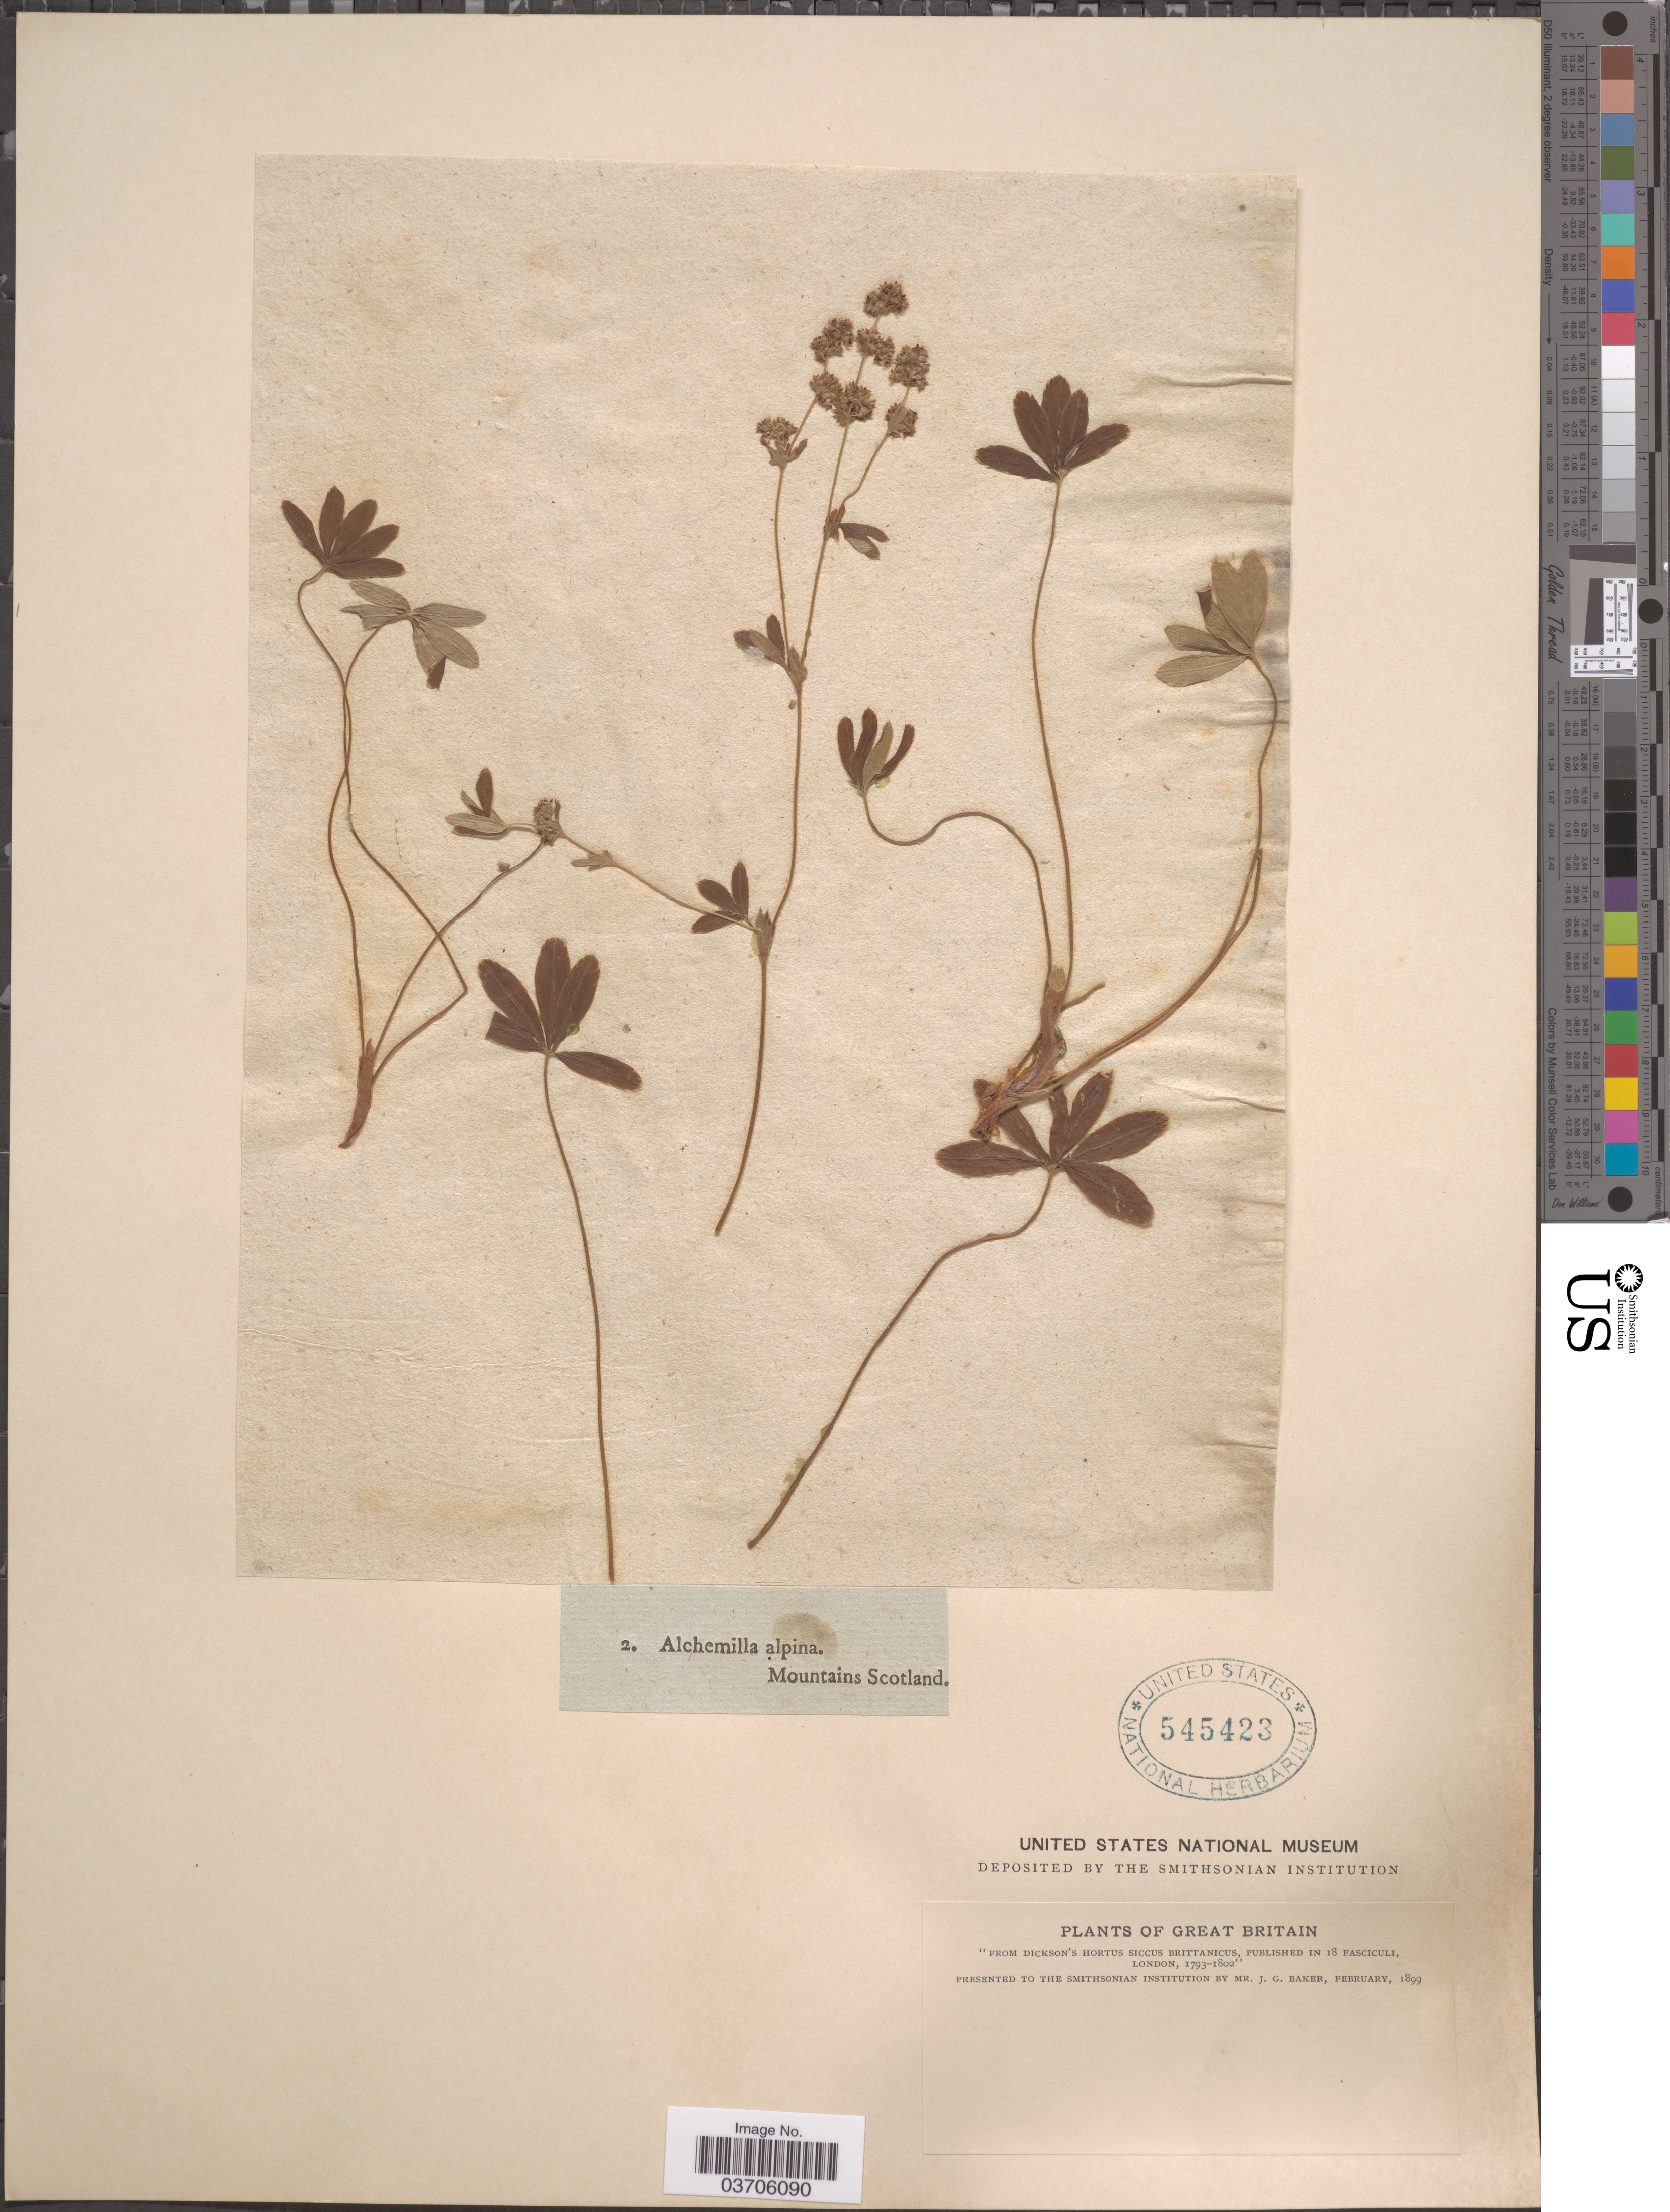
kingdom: Plantae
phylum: Tracheophyta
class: Magnoliopsida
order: Rosales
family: Rosaceae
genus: Alchemilla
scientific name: Alchemilla alpina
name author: L.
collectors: J. G. Baker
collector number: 2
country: United Kingdom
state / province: Scotland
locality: Mountains Scotland. Great Britain.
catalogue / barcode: US 545423